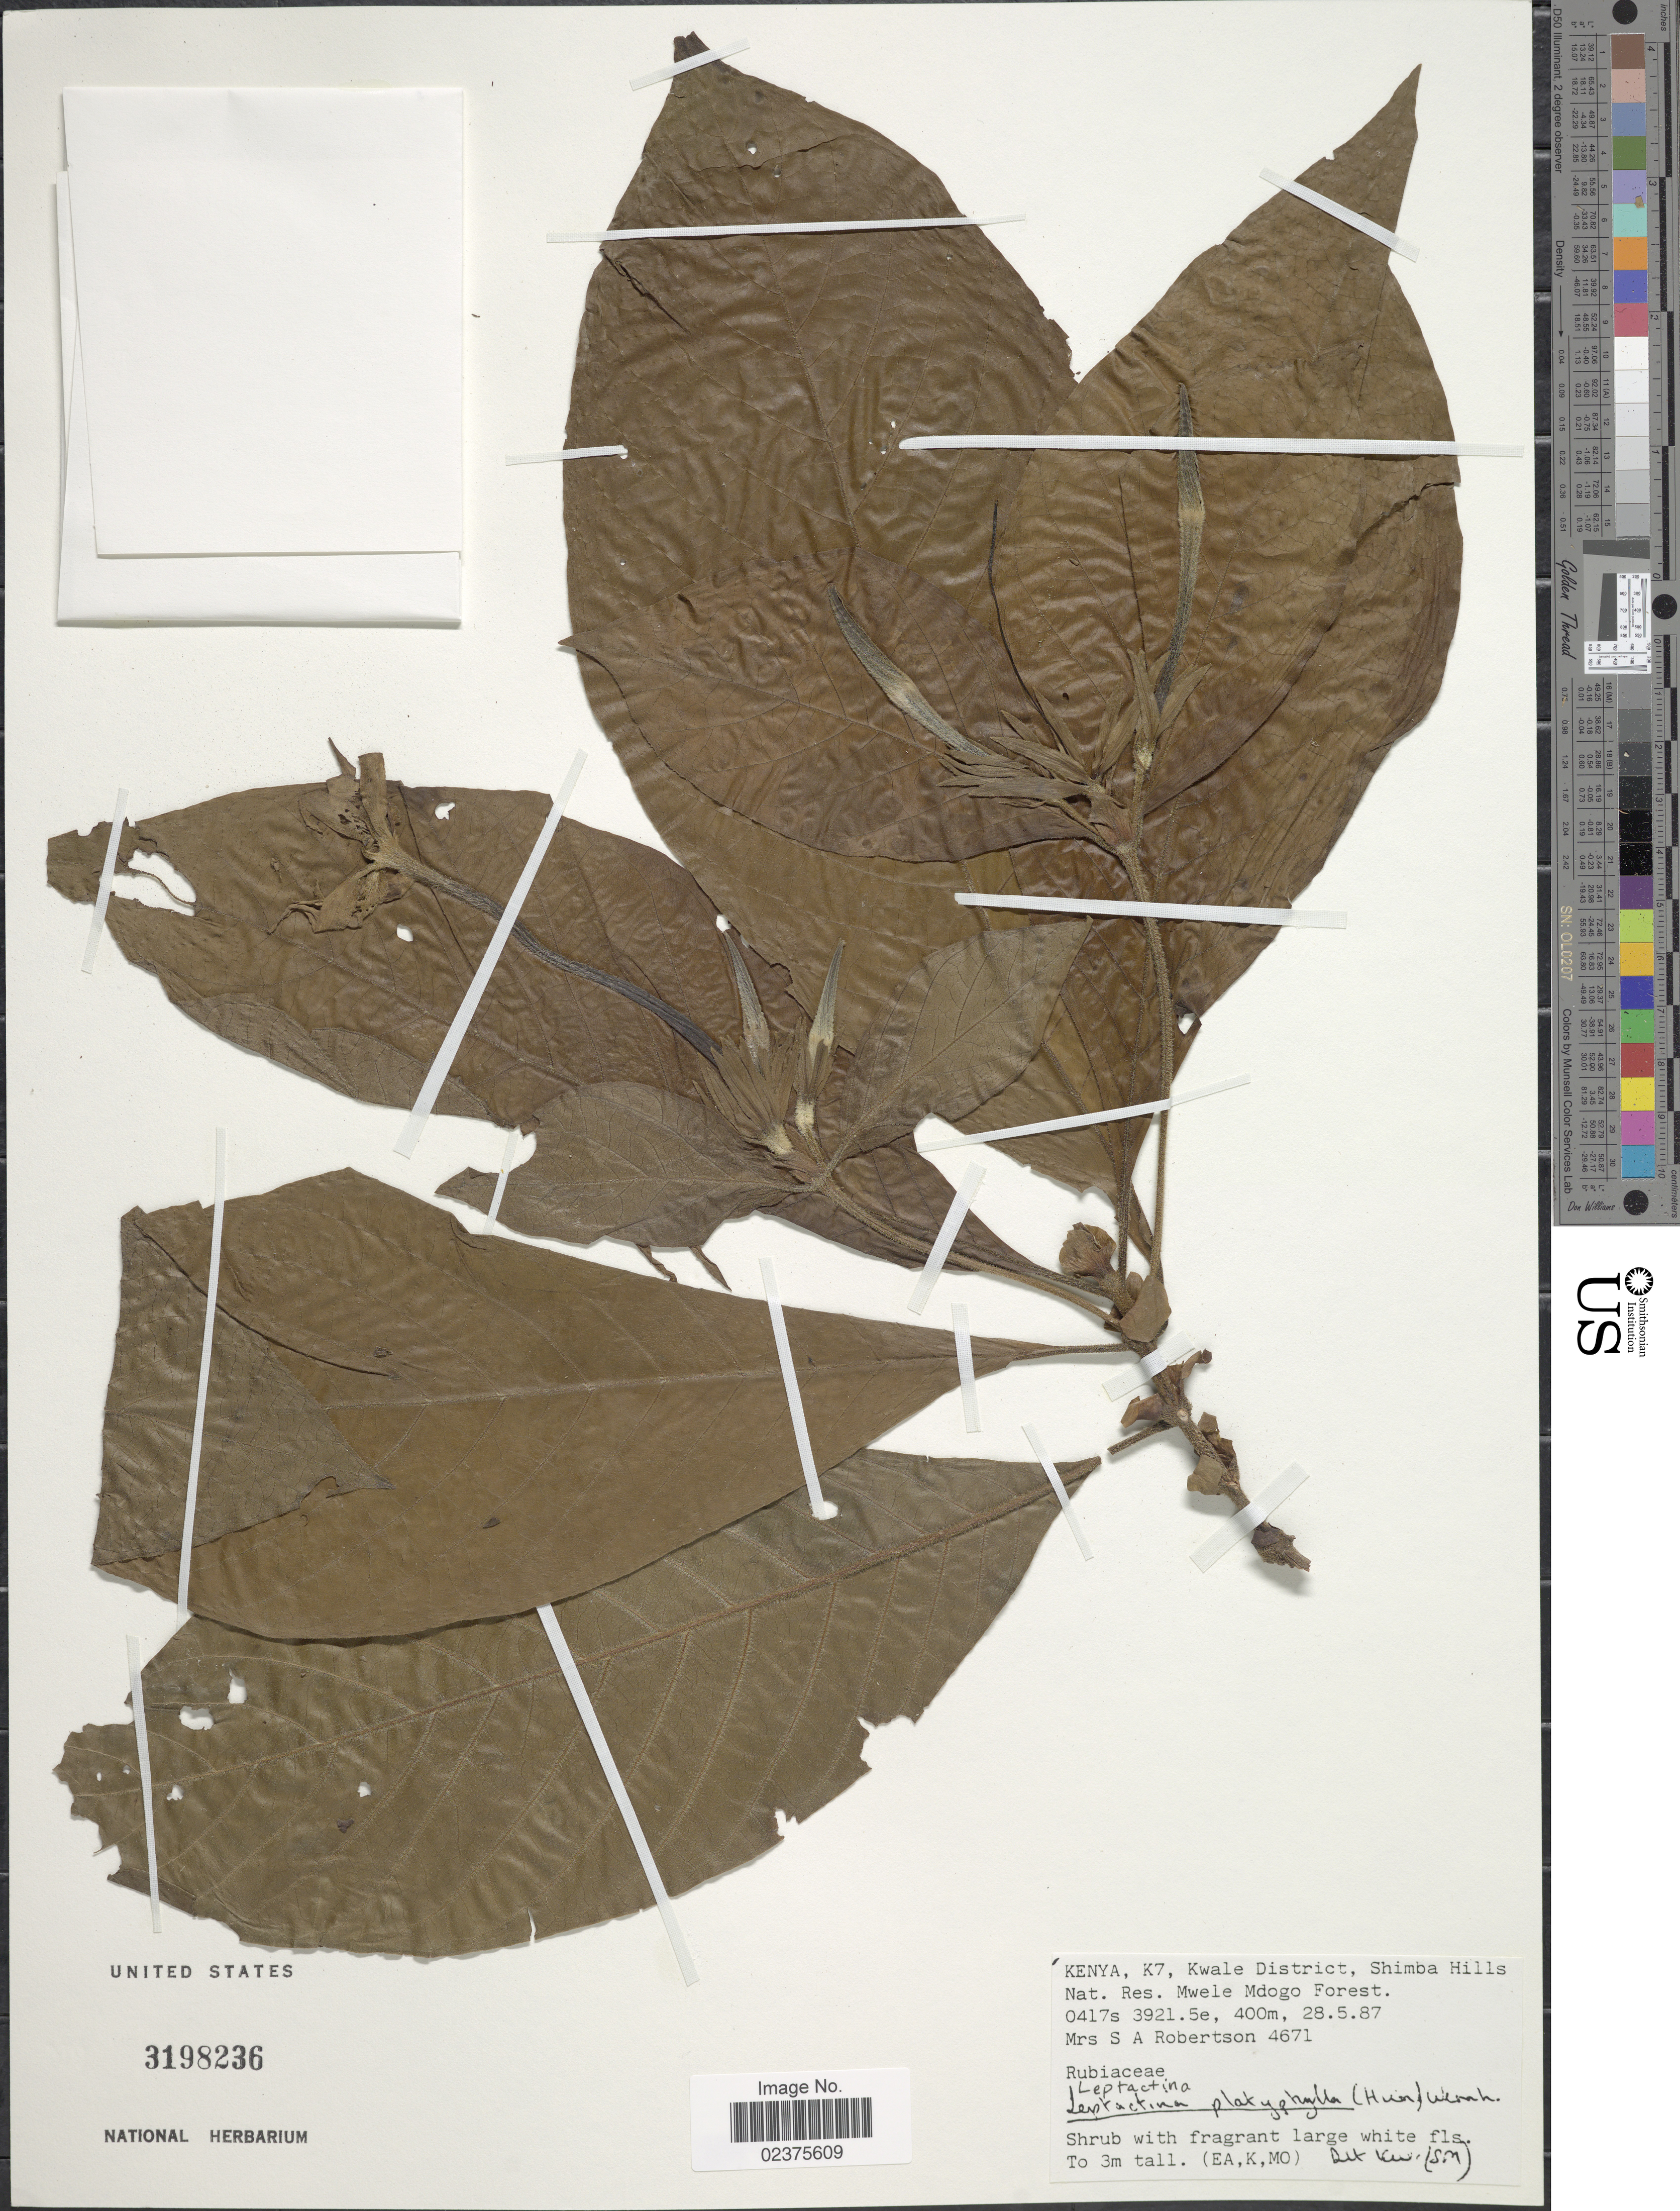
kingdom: Plantae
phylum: Tracheophyta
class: Magnoliopsida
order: Gentianales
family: Rubiaceae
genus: Leptactina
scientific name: Leptactina platyphylla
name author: (Hiern) Wernham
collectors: Mrs. S. A. Robertson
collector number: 4671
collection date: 1987-05-28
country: Kenya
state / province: Kwale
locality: K7, Kwale District, Shimba Hills Nat Res. Mwele Mdogo Forest.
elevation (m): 400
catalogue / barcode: US 3198236